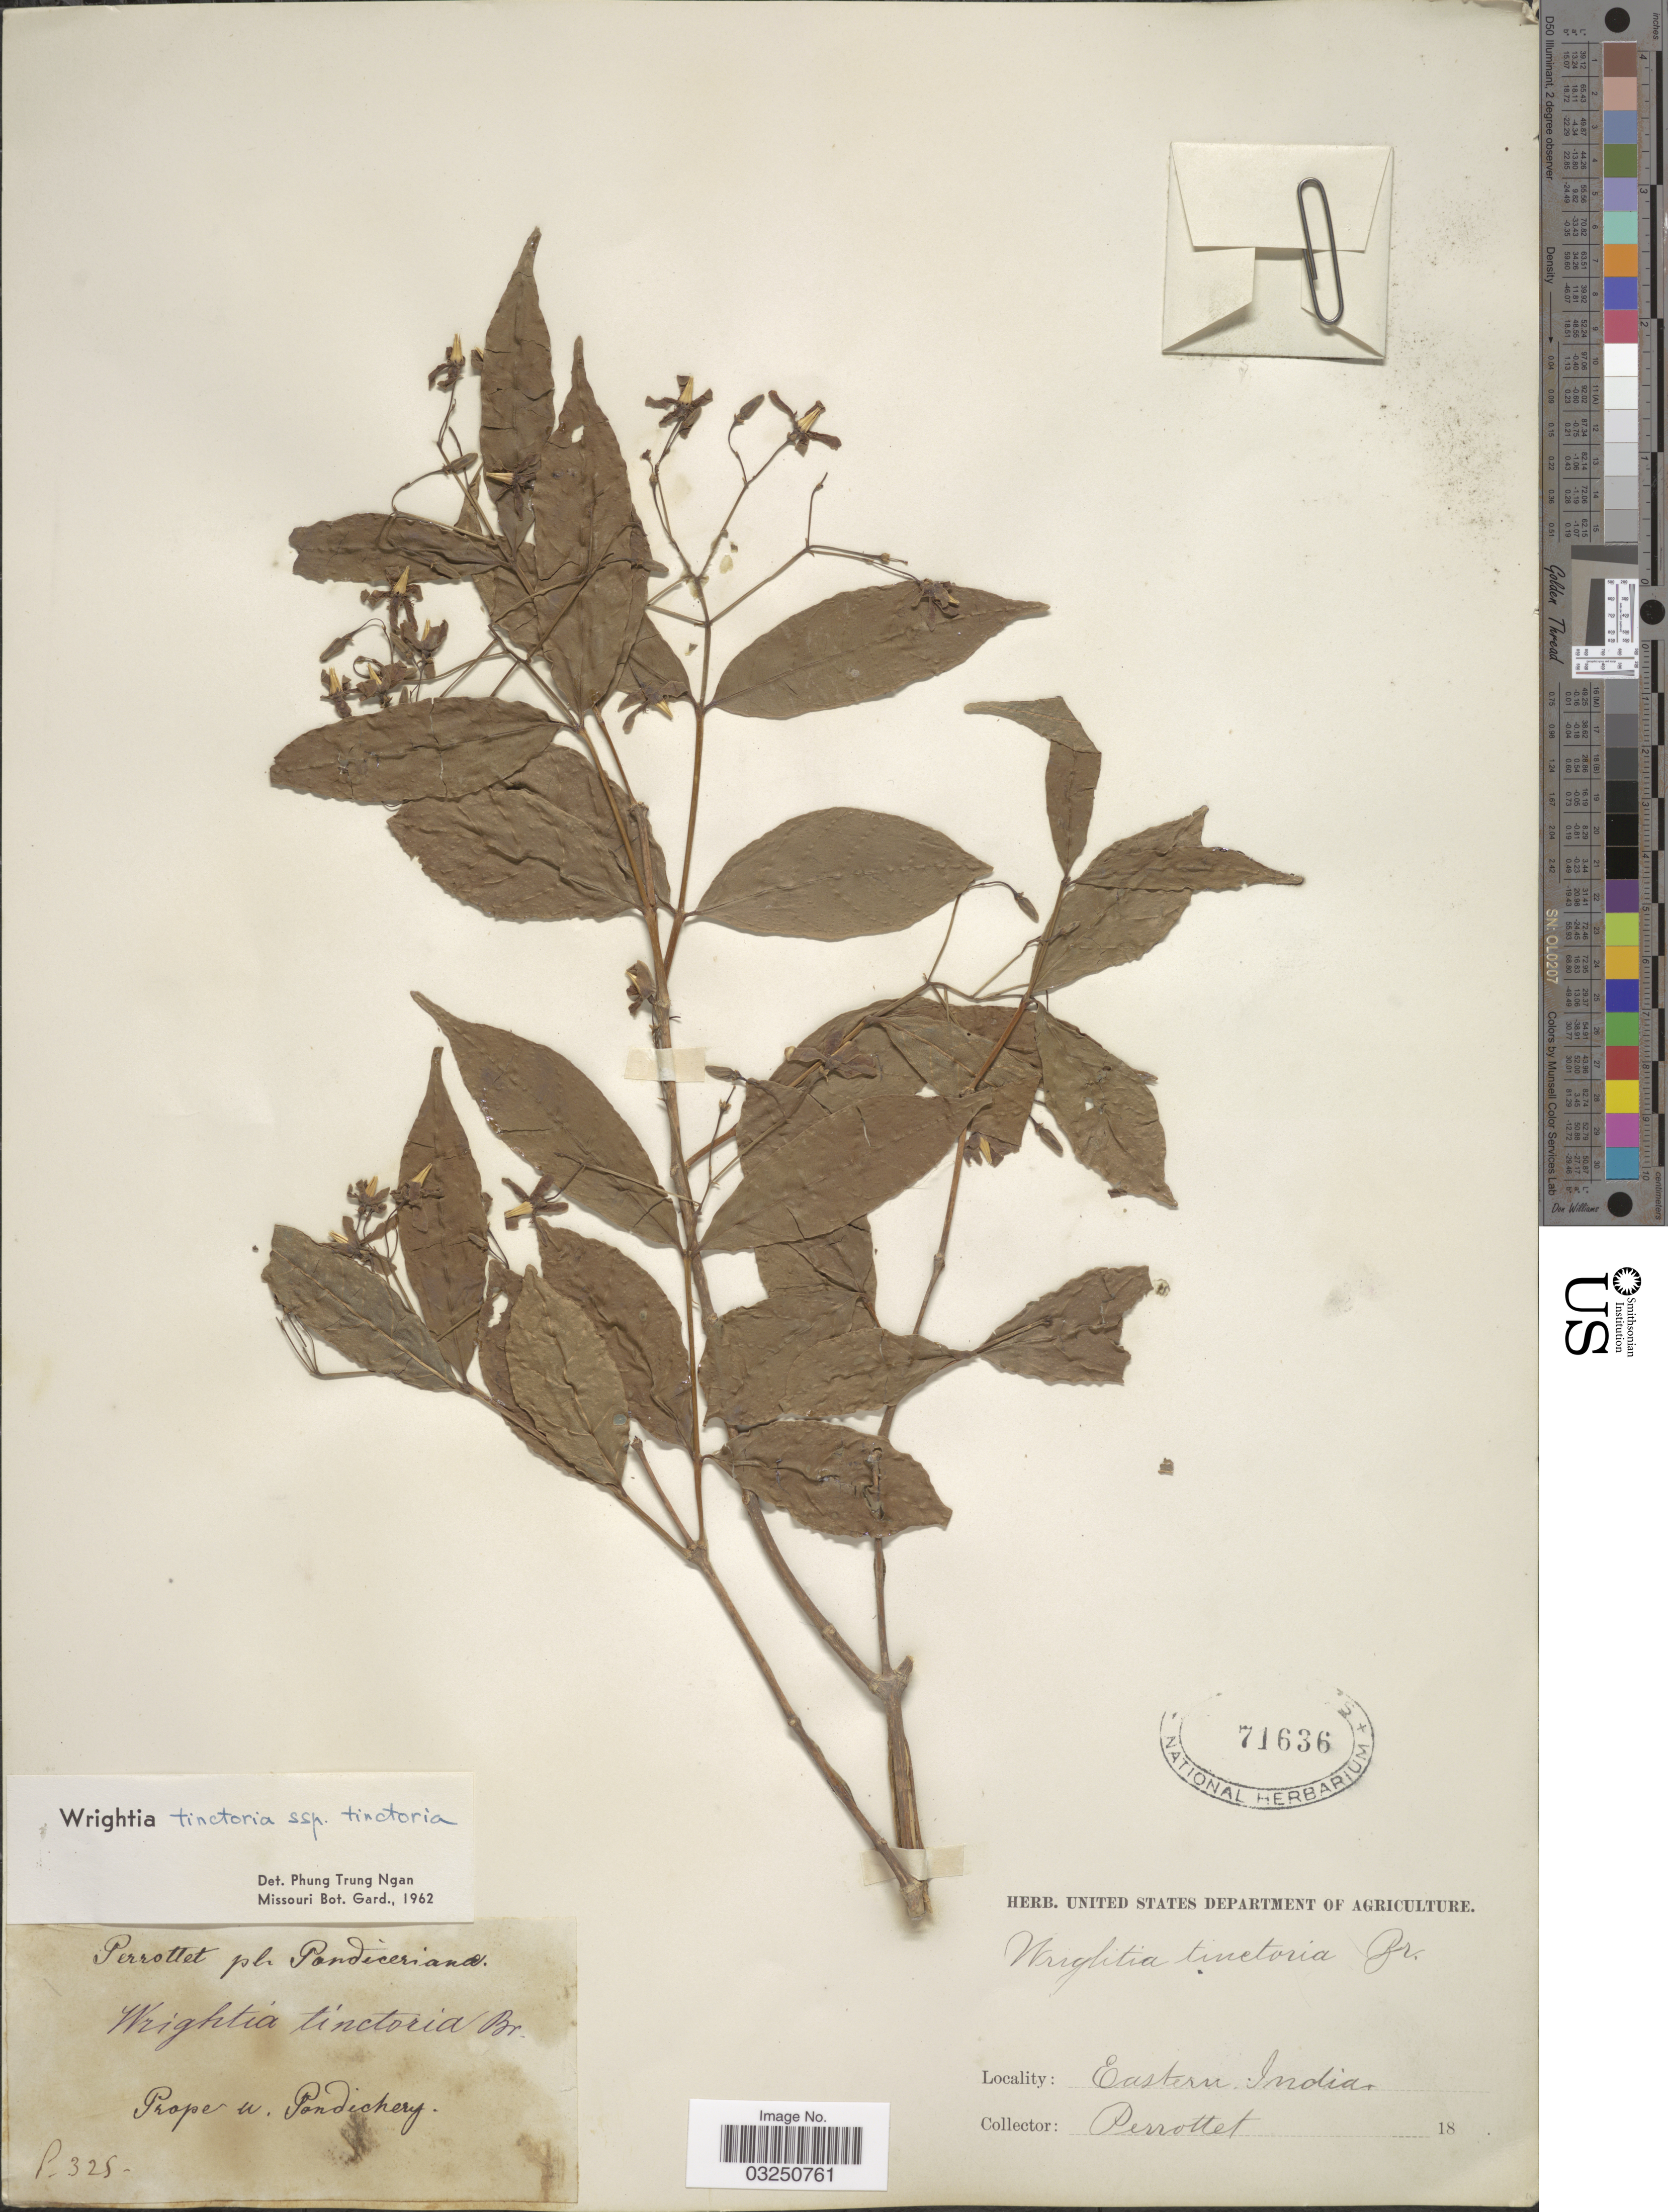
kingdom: Plantae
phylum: Tracheophyta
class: Magnoliopsida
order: Gentianales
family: Apocynaceae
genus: Wrightia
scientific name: Wrightia tinctoria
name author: R. Br.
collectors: Perrottet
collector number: P.325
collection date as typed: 18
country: India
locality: Prope u. Pondichery. Eastern India.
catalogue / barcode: US 71636